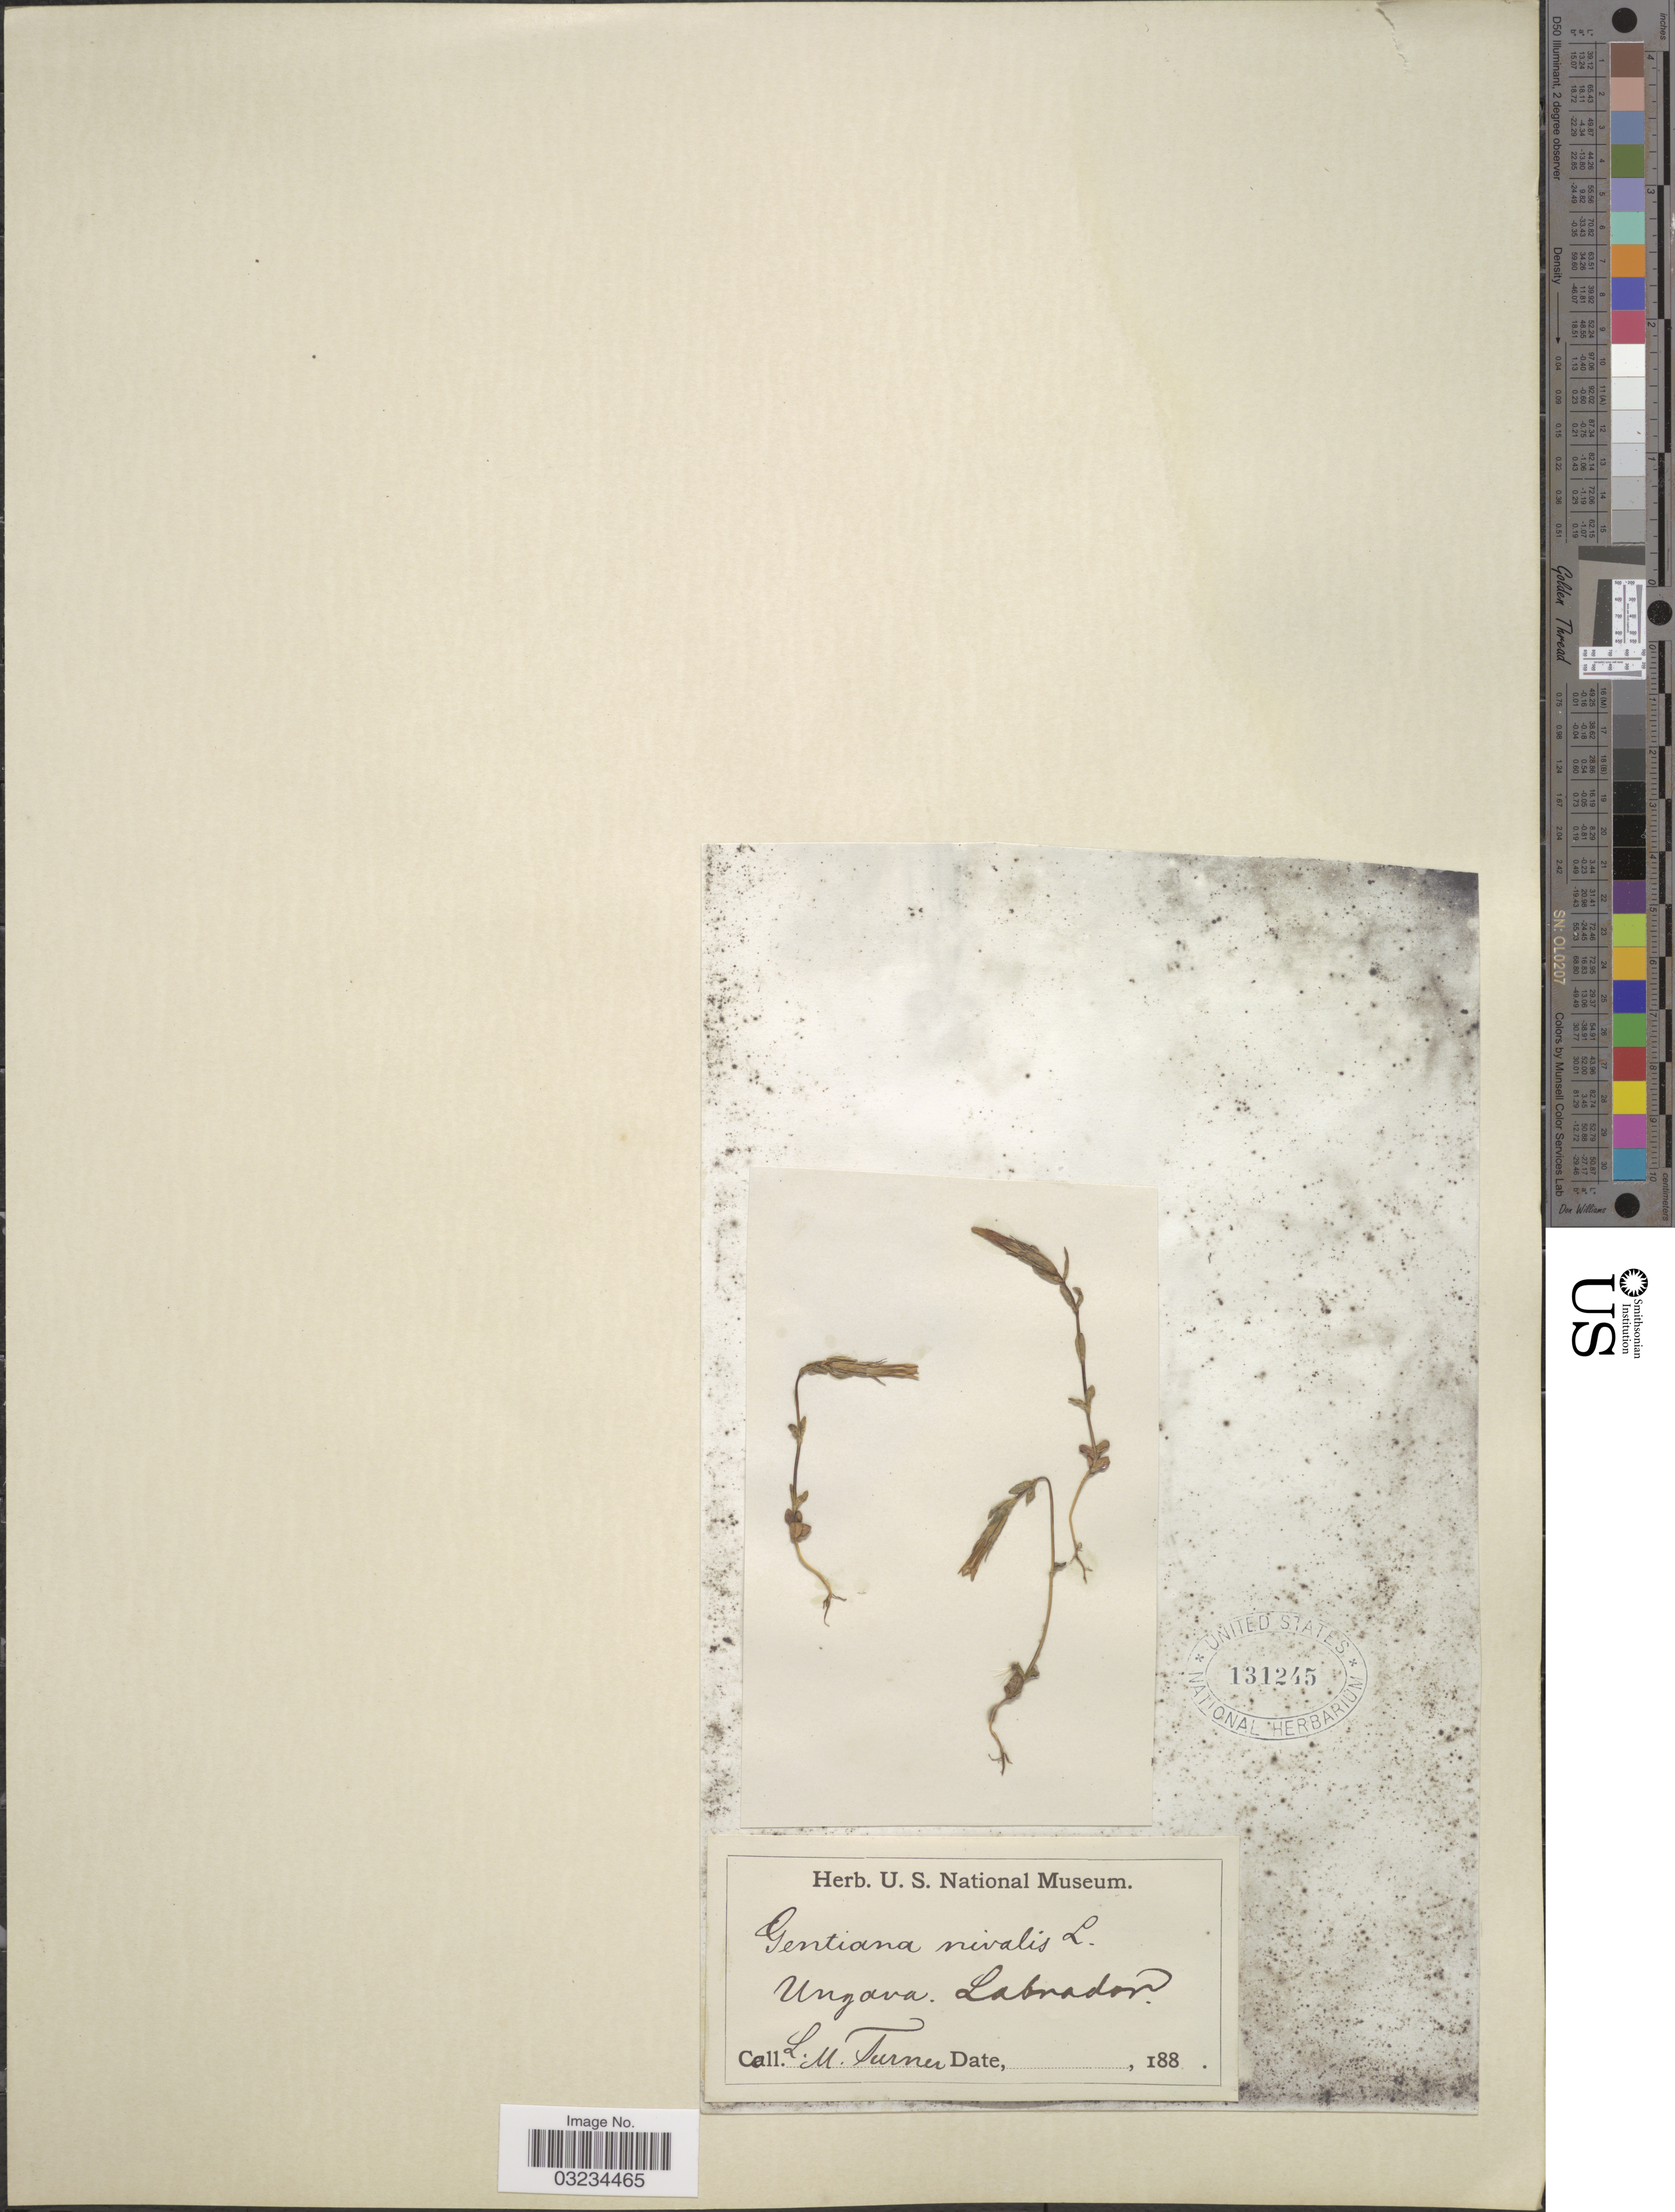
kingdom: Plantae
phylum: Tracheophyta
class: Magnoliopsida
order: Gentianales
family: Gentianaceae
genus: Gentiana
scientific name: Gentiana nivalis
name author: L.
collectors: L. M. Turner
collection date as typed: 188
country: Canada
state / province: Newfoundland and Labrador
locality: Ungava. Labrador.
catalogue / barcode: US 131245